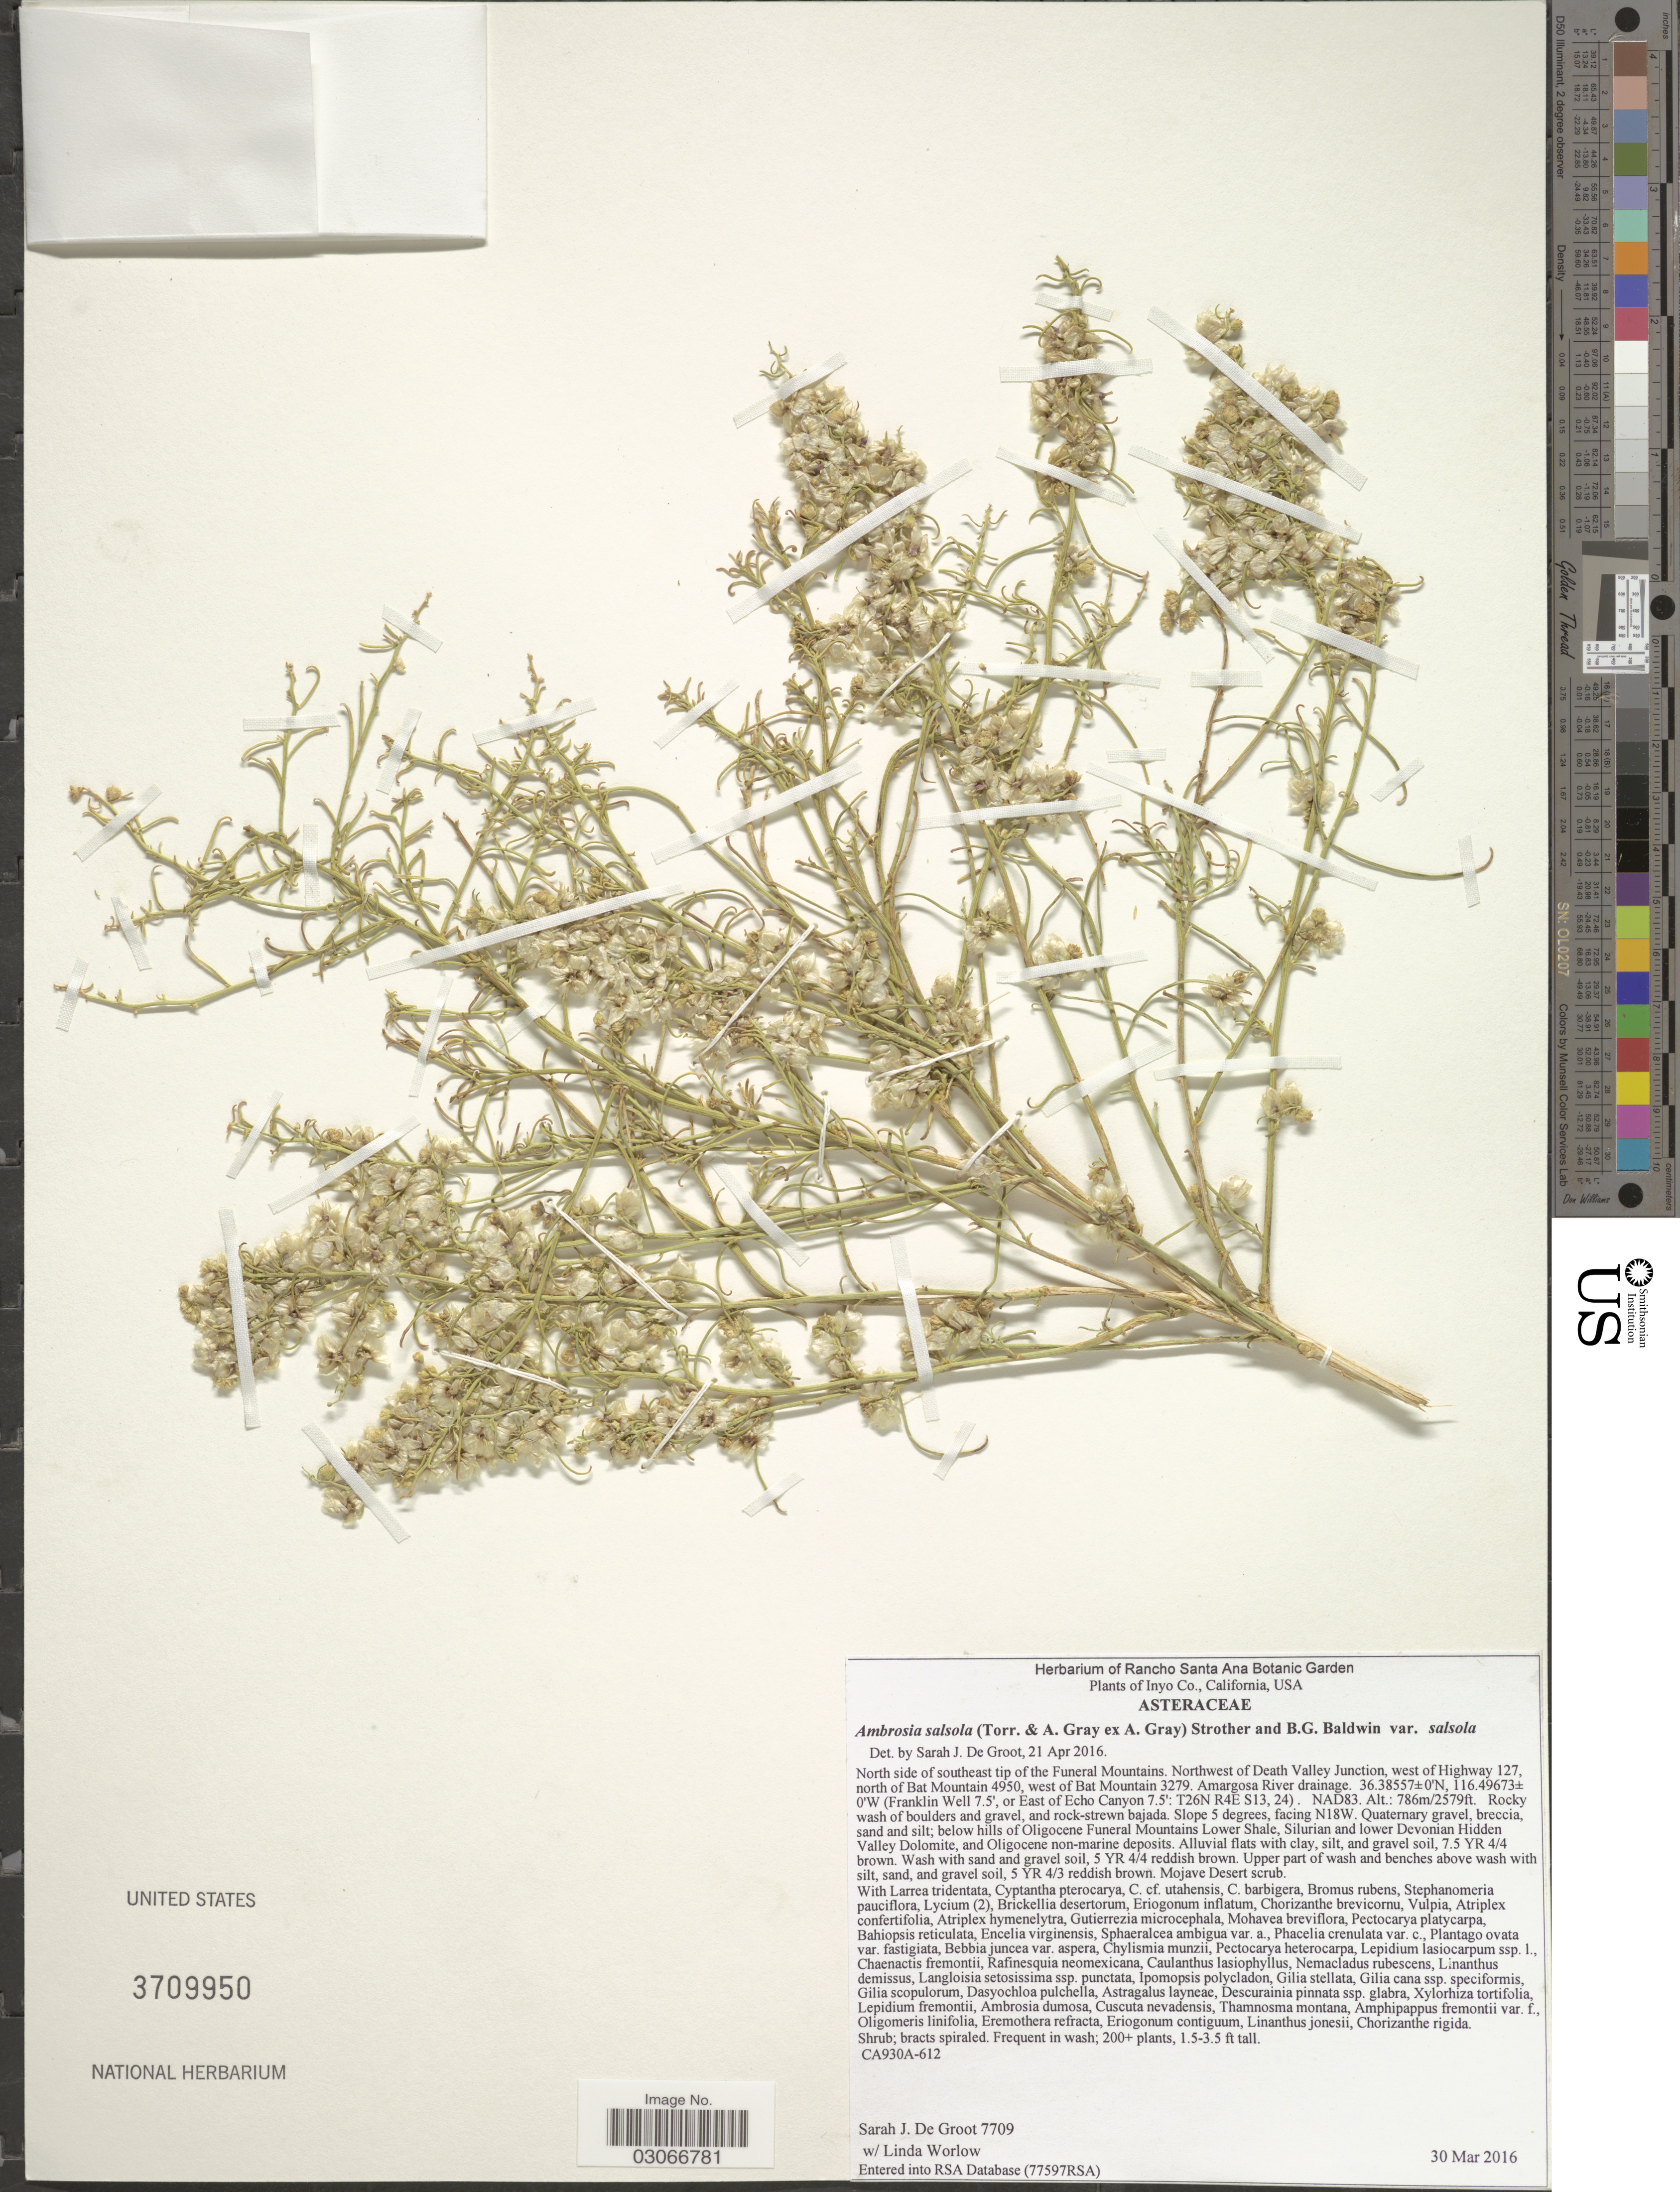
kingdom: Plantae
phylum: Tracheophyta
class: Magnoliopsida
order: Asterales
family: Asteraceae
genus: Ambrosia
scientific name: Ambrosia salsola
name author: (Torr. & A. Gray) Strother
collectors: S. De Groot & L. Worlow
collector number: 7709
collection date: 2016-03-30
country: United States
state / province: California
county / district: Inyo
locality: Inyo Co. North side of southeast tip of the Funeral Mountains. Northwest of Death Valley Junction, west of Highway 127, north of Bat Mountain 4950, west of Bat Mountain 3279. Amargosa River drainage. (Franklin Well 7.5', or East of Echo Canyon 7.5': T26N R4E S13, 24). Below hills of Oligocene Funeral Mountains Lower Shale, Silurian and lower Devonian Hidden Valley Dolomite.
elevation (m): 786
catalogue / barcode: US 3709950